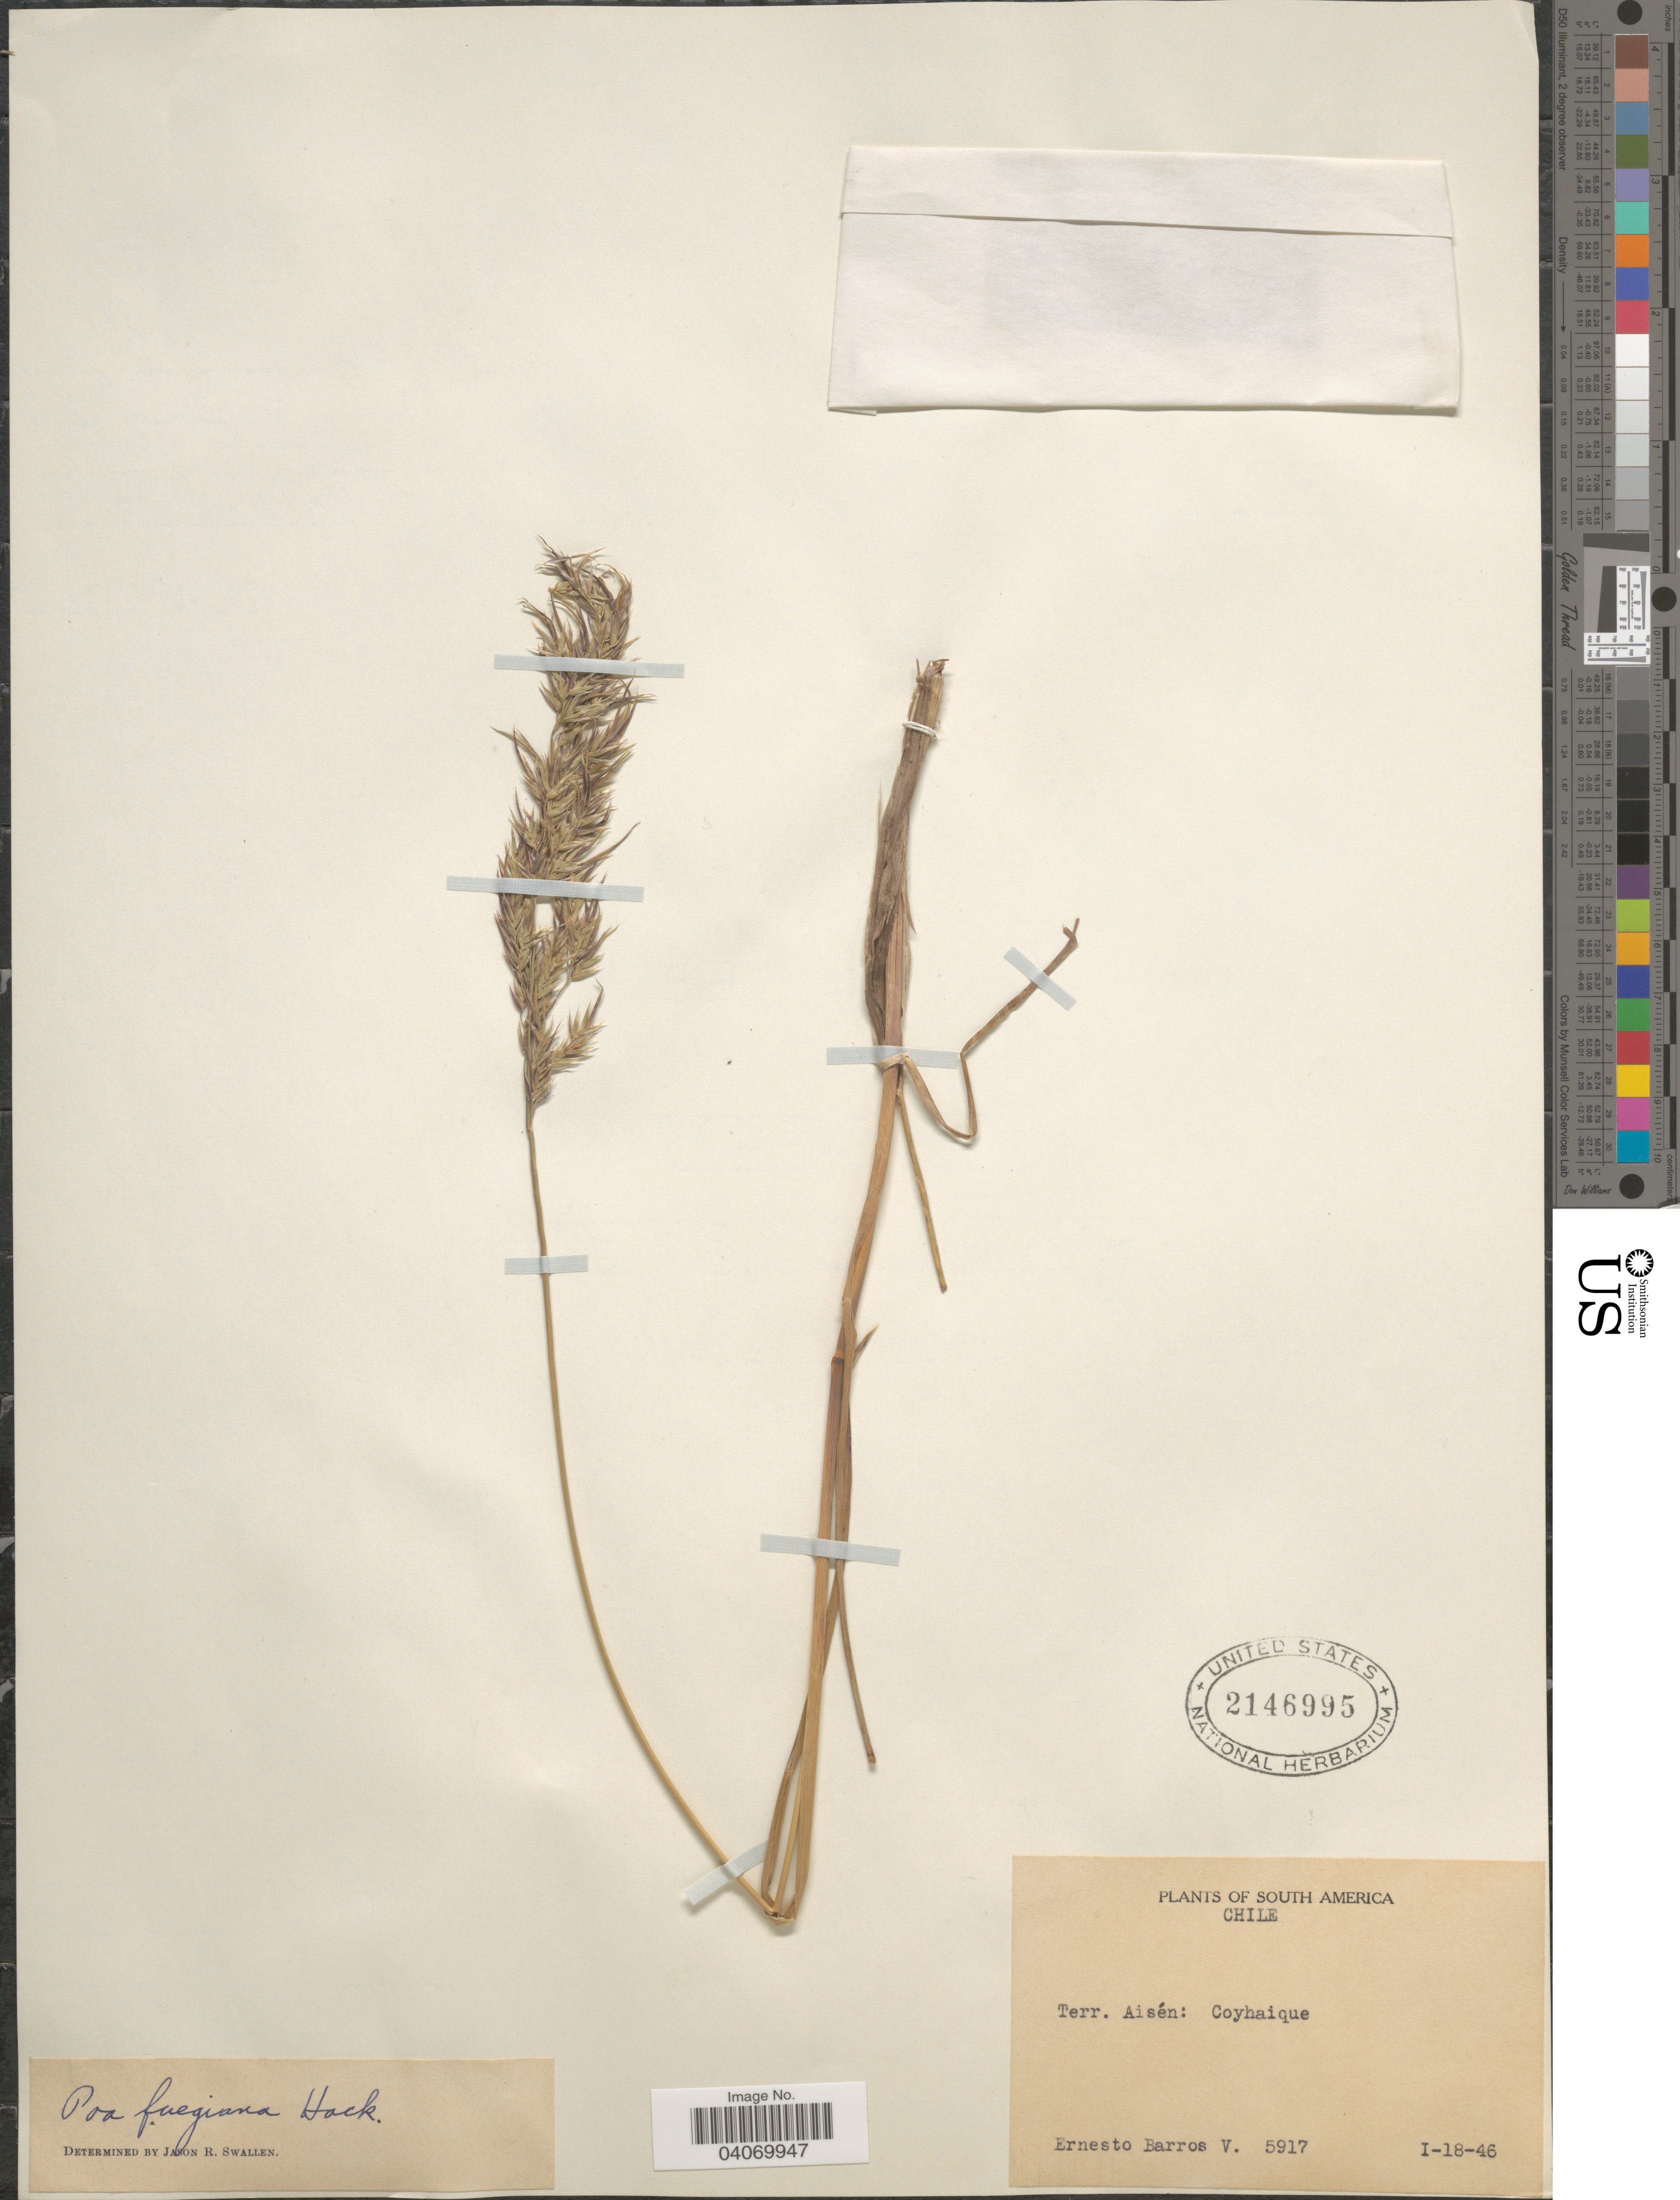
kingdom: Plantae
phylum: Tracheophyta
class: Liliopsida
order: Poales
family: Poaceae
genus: Poa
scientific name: Poa alopecurus subsp. fuegiana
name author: (Hook. f.) D.M. Moore & Dogg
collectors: E. Barros V.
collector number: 5917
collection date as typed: Transcribed d/m/y: 18/1/46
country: Chile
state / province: Aisén (XI)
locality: Terr. Aisén: Coyhaique.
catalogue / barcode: US 2146995